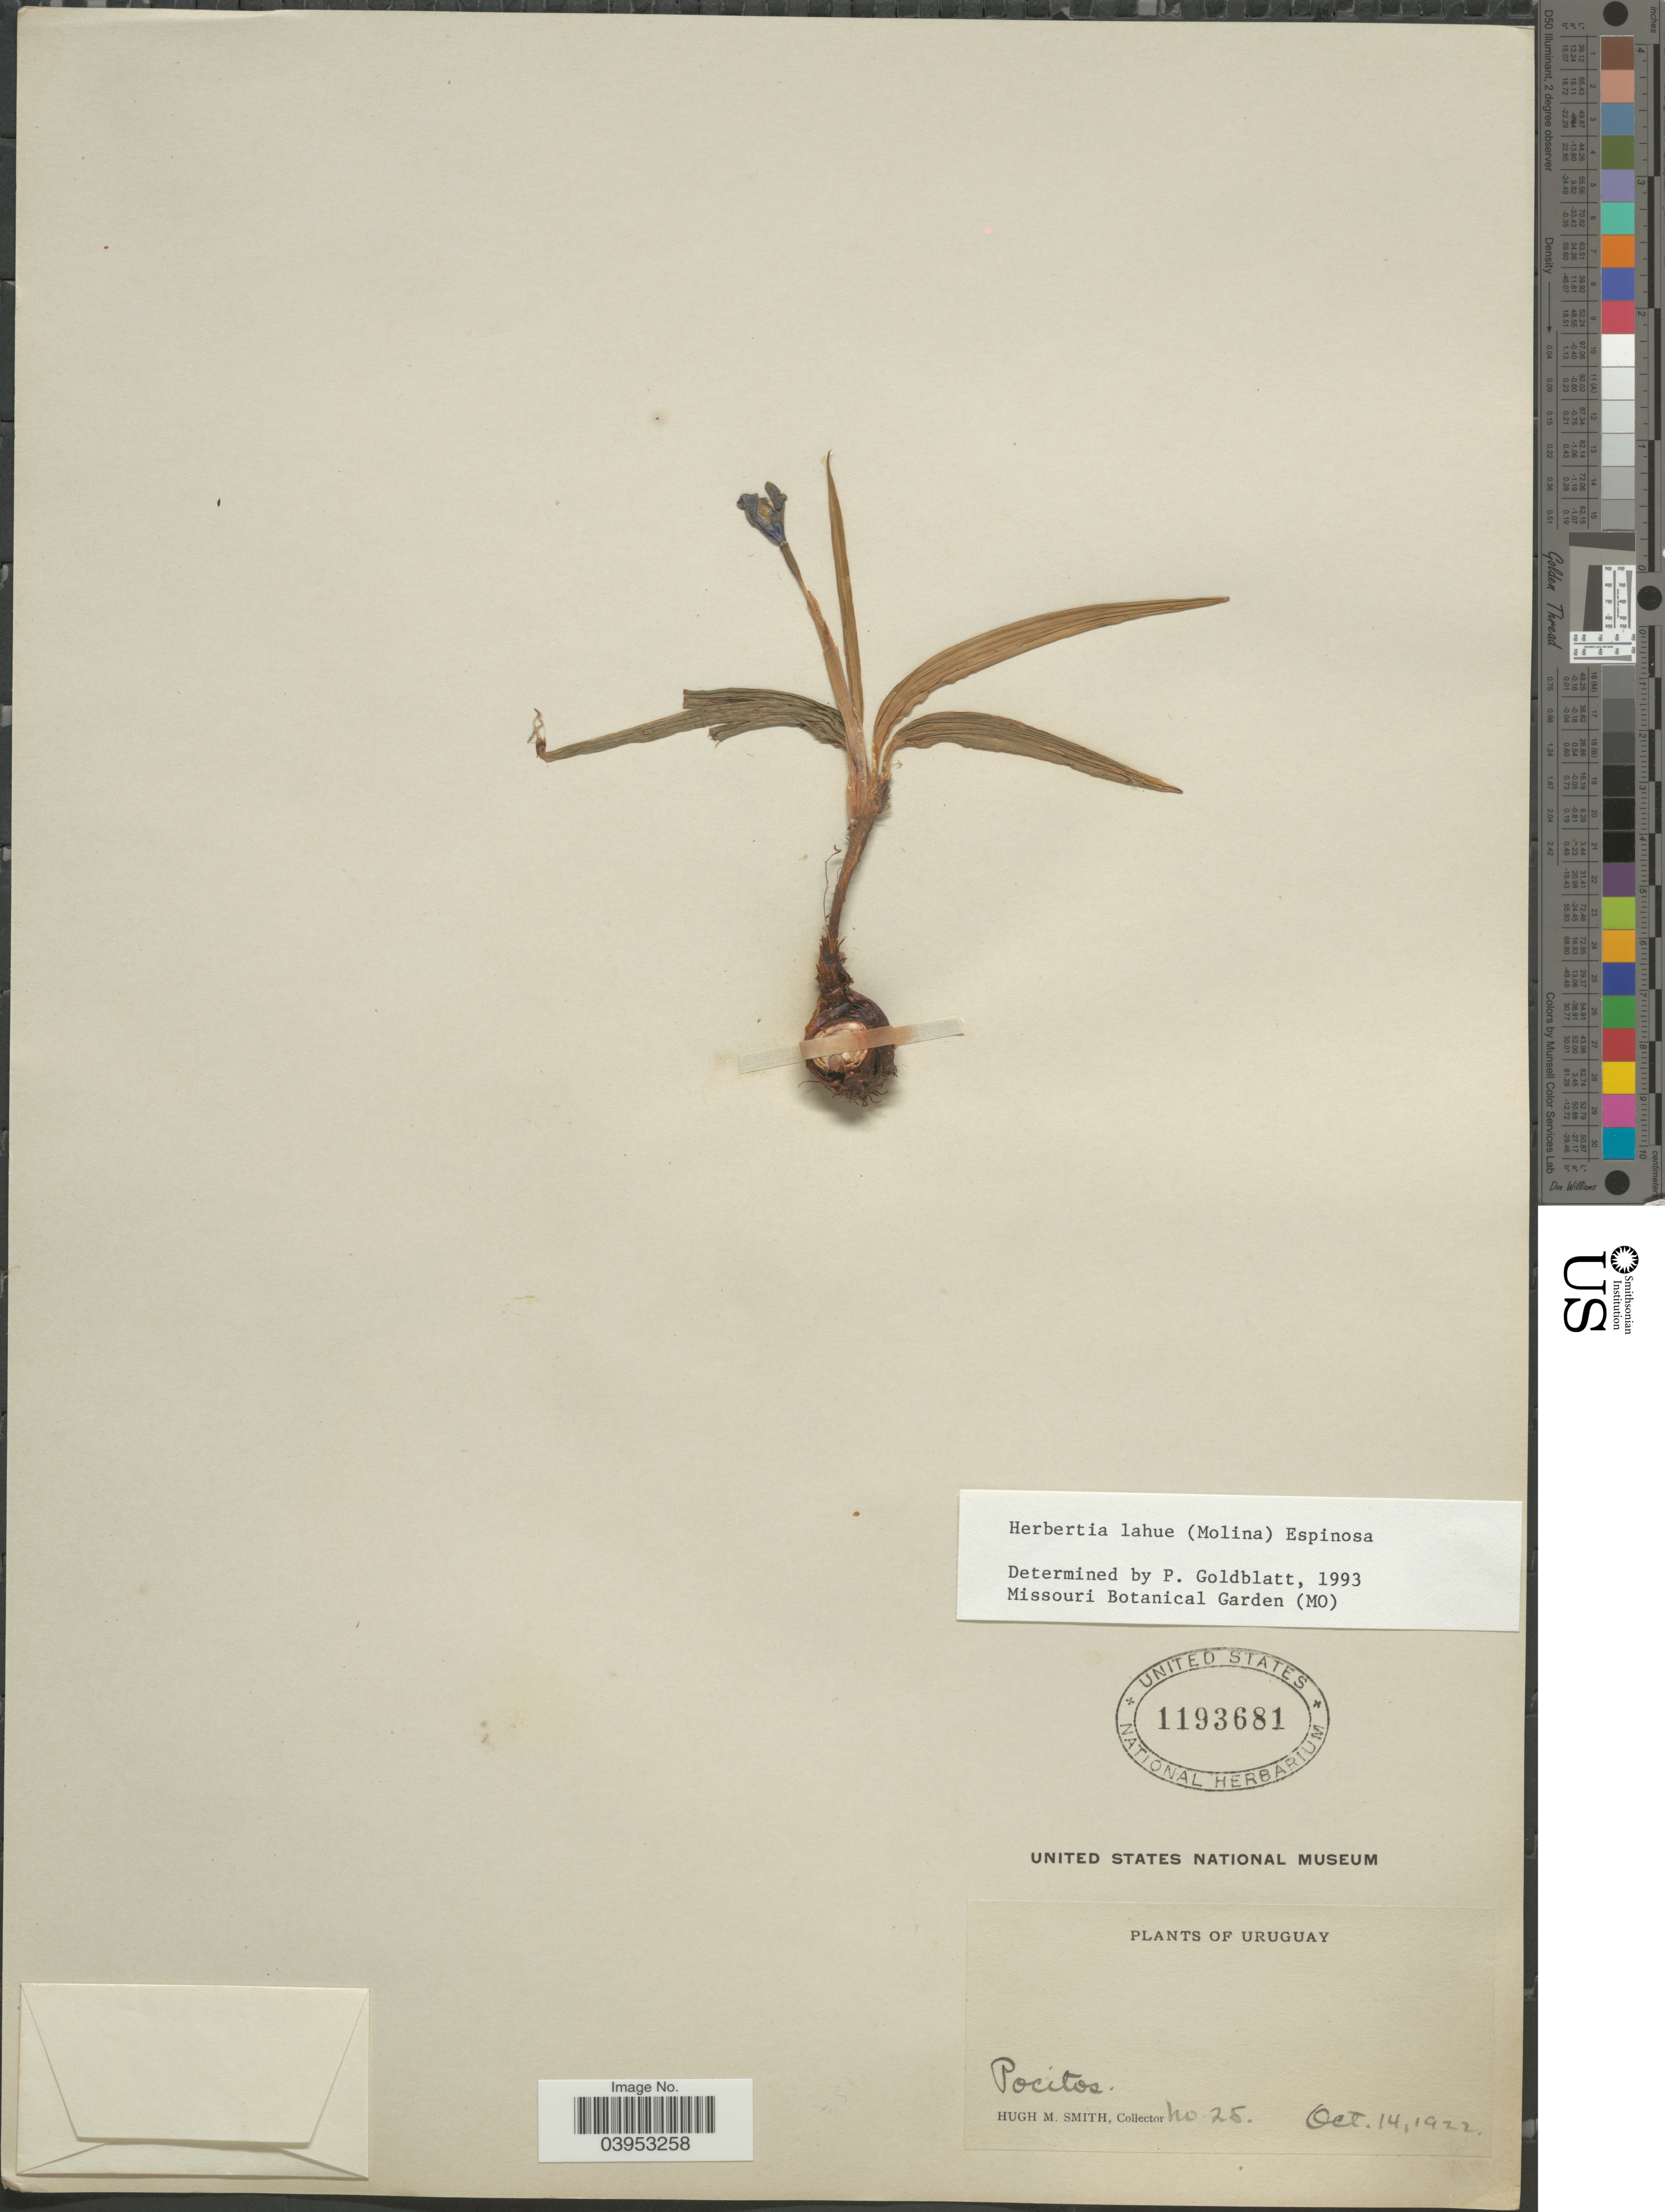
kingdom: Plantae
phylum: Tracheophyta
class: Liliopsida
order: Asparagales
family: Iridaceae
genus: Herbertia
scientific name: Herbertia lahue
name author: (Molina) Goldblatt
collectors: H. M. Smith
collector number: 25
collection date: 1922-10-14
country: Uruguay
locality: Pocitos.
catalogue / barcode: US 1193681